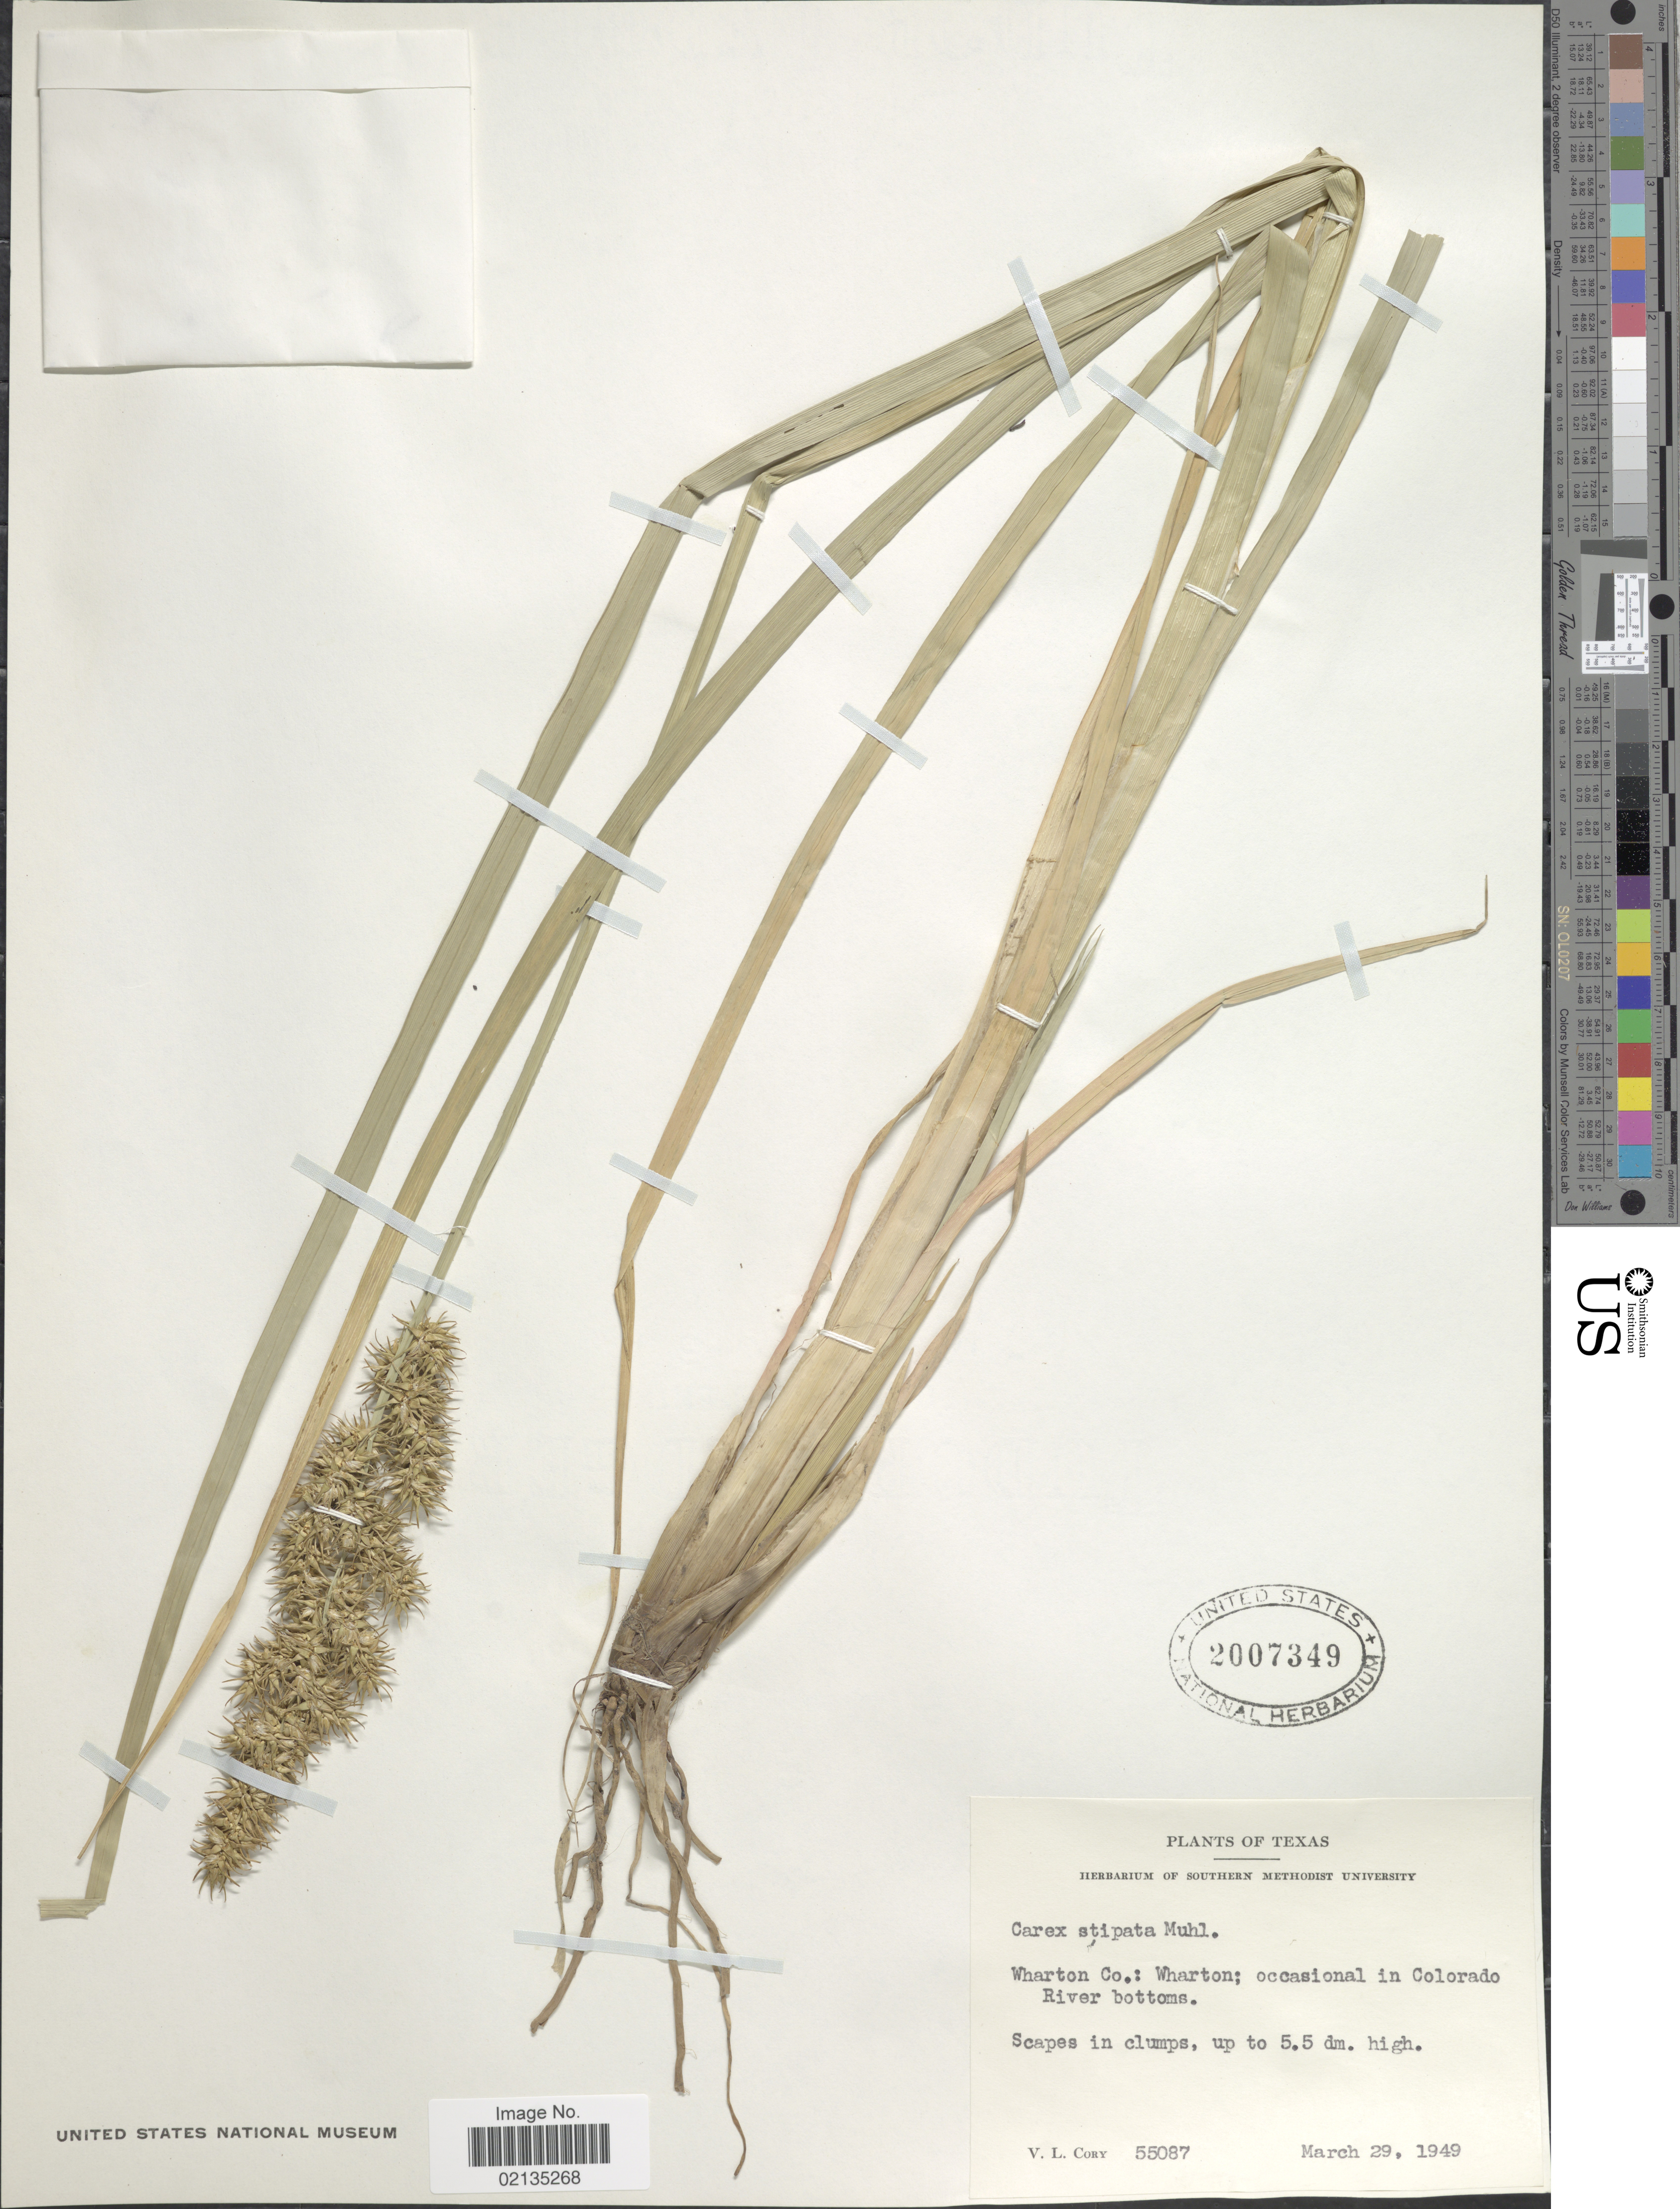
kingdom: Plantae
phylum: Tracheophyta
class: Liliopsida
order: Poales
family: Cyperaceae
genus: Carex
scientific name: Carex stipata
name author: Muhl. ex Willd.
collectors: V. Cory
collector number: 55087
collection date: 1949-03-23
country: United States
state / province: Texas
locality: Wharton Co.: Wharton; occasional in Colorado River bottoms.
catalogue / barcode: US 2007349